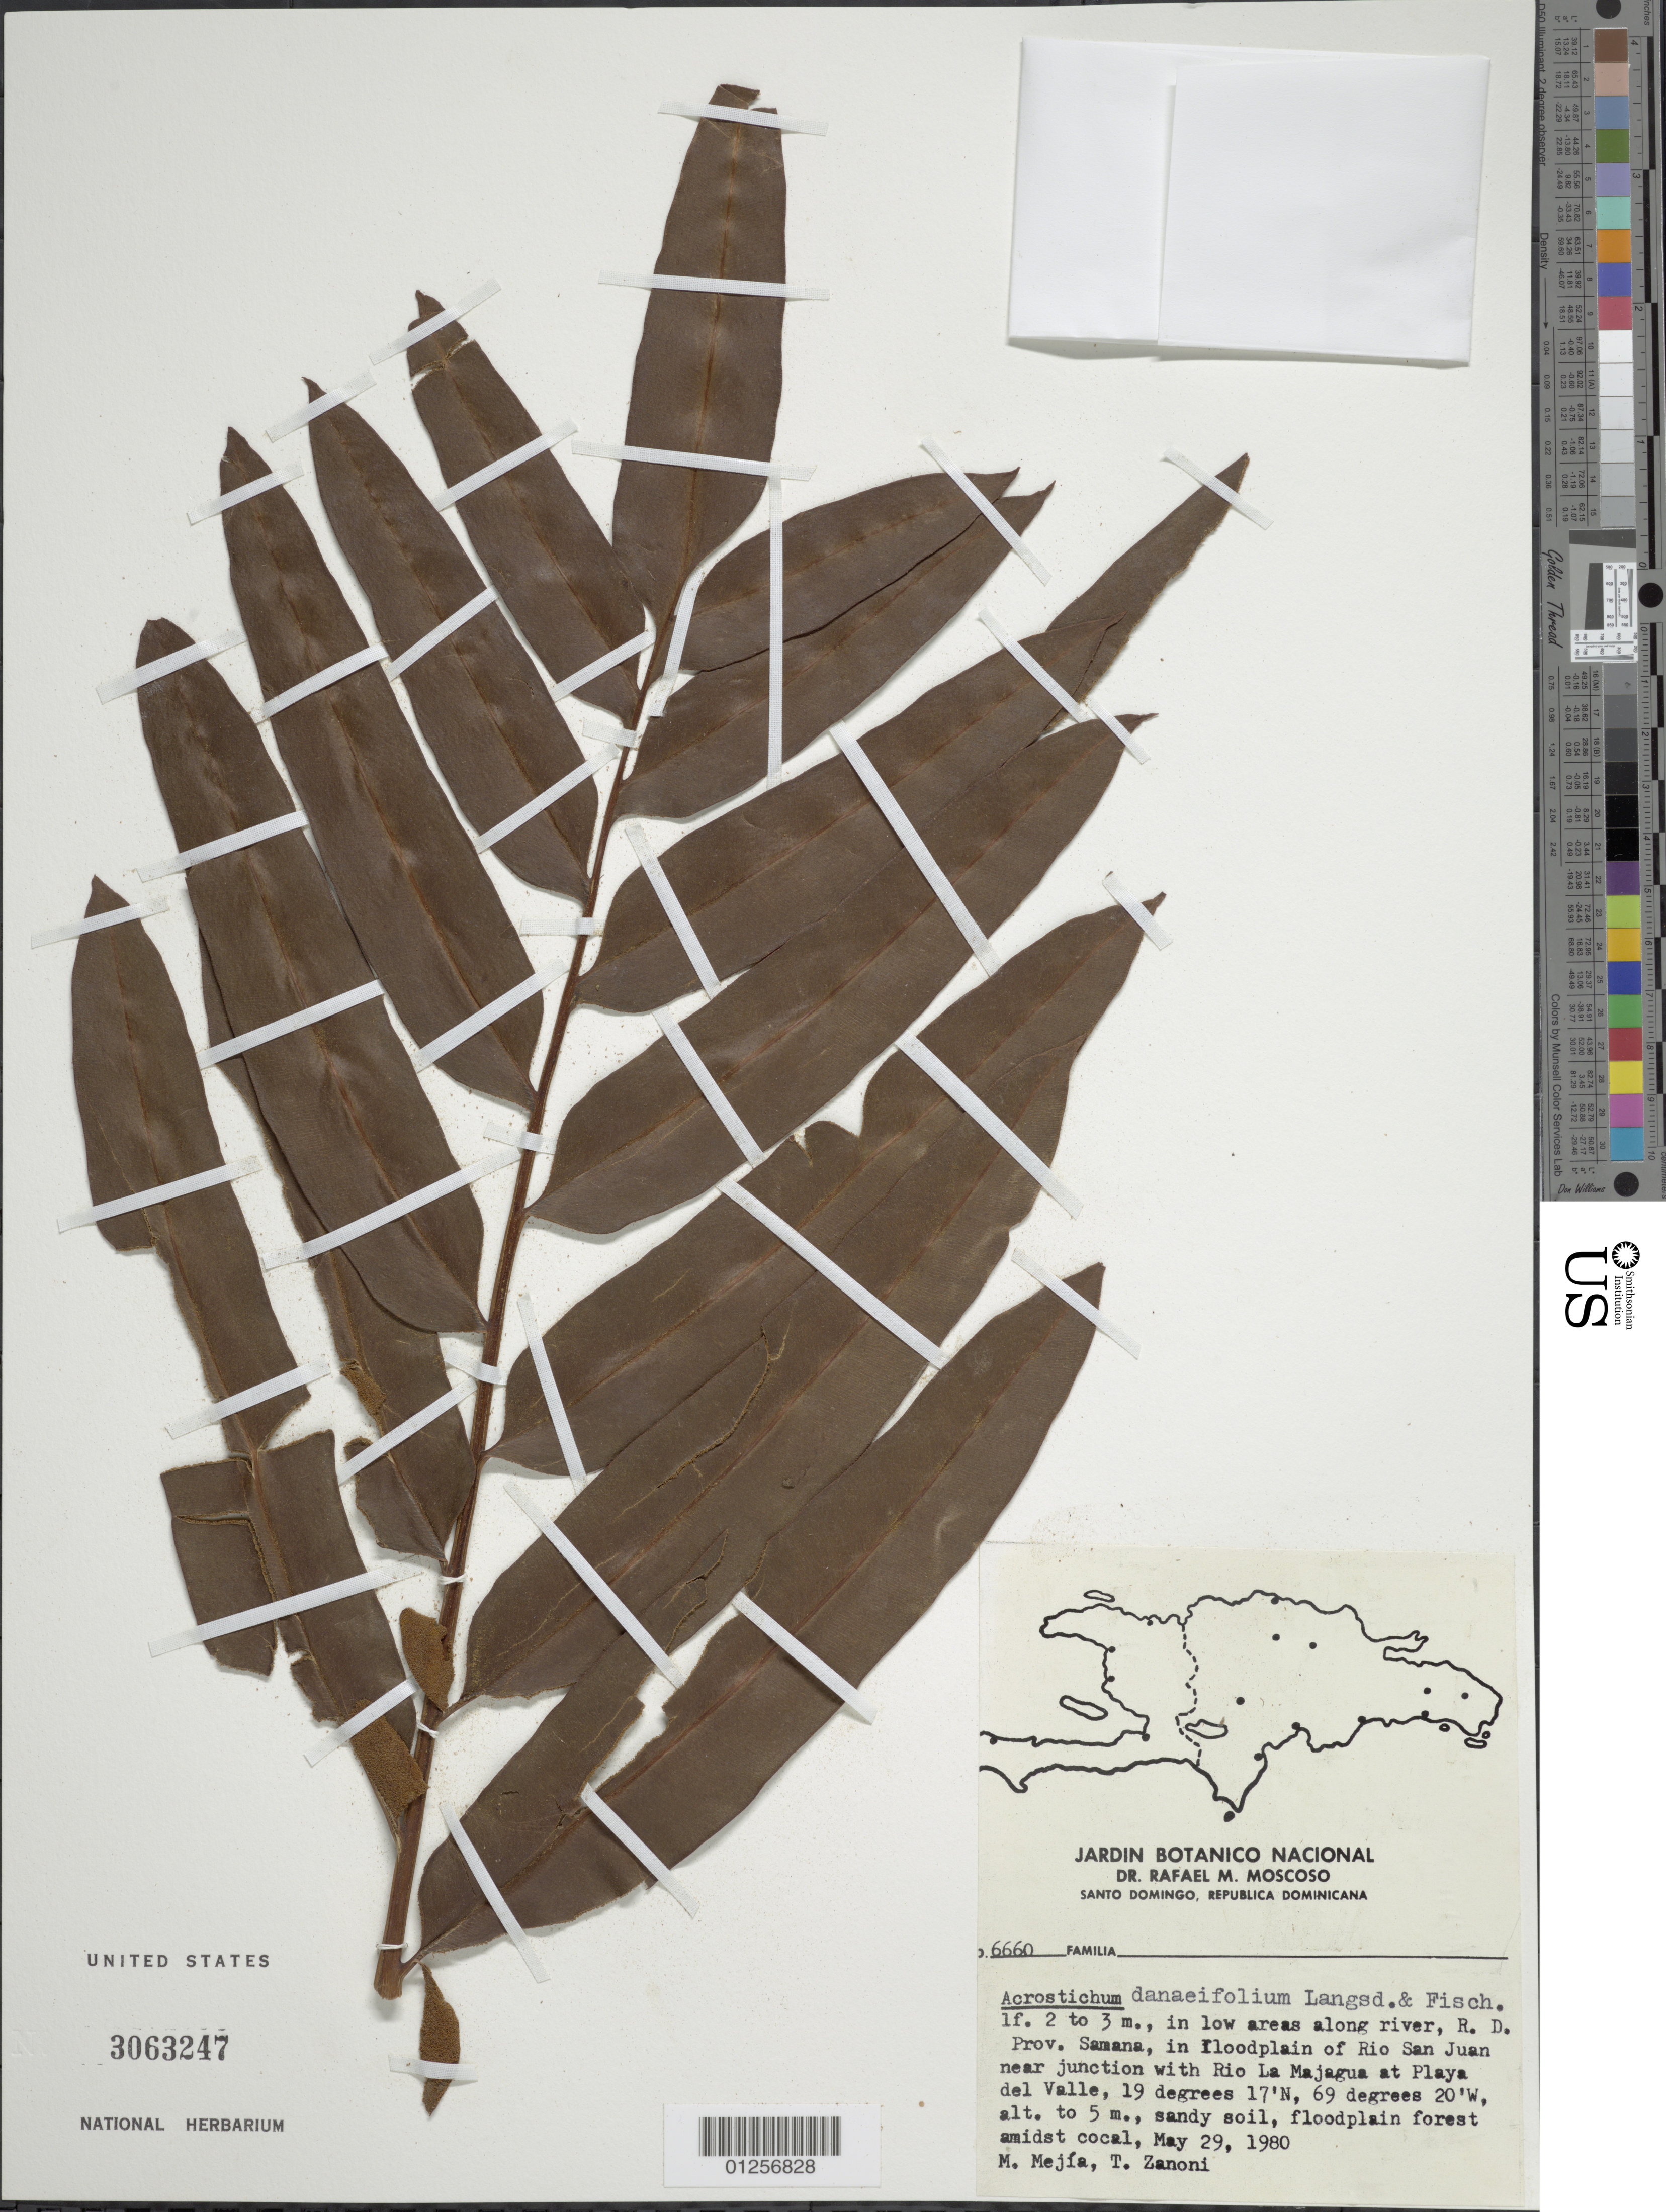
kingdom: Plantae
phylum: Tracheophyta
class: Polypodiopsida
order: Polypodiales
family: Pteridaceae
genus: Acrostichum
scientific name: Acrostichum danaeifolium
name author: Langsd. & Fisch.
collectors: M. Mejia & T. A. Zanoni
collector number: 6660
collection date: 1980-05-29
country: Dominican Republic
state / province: Samaná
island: Hispaniola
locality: Rio San Juan floodplain, near junction with Rio La Majagua at Playa del Valle.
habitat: In low areas along river; sandy soil, floodplaing forest amidst cocal.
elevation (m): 5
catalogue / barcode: US 3063247